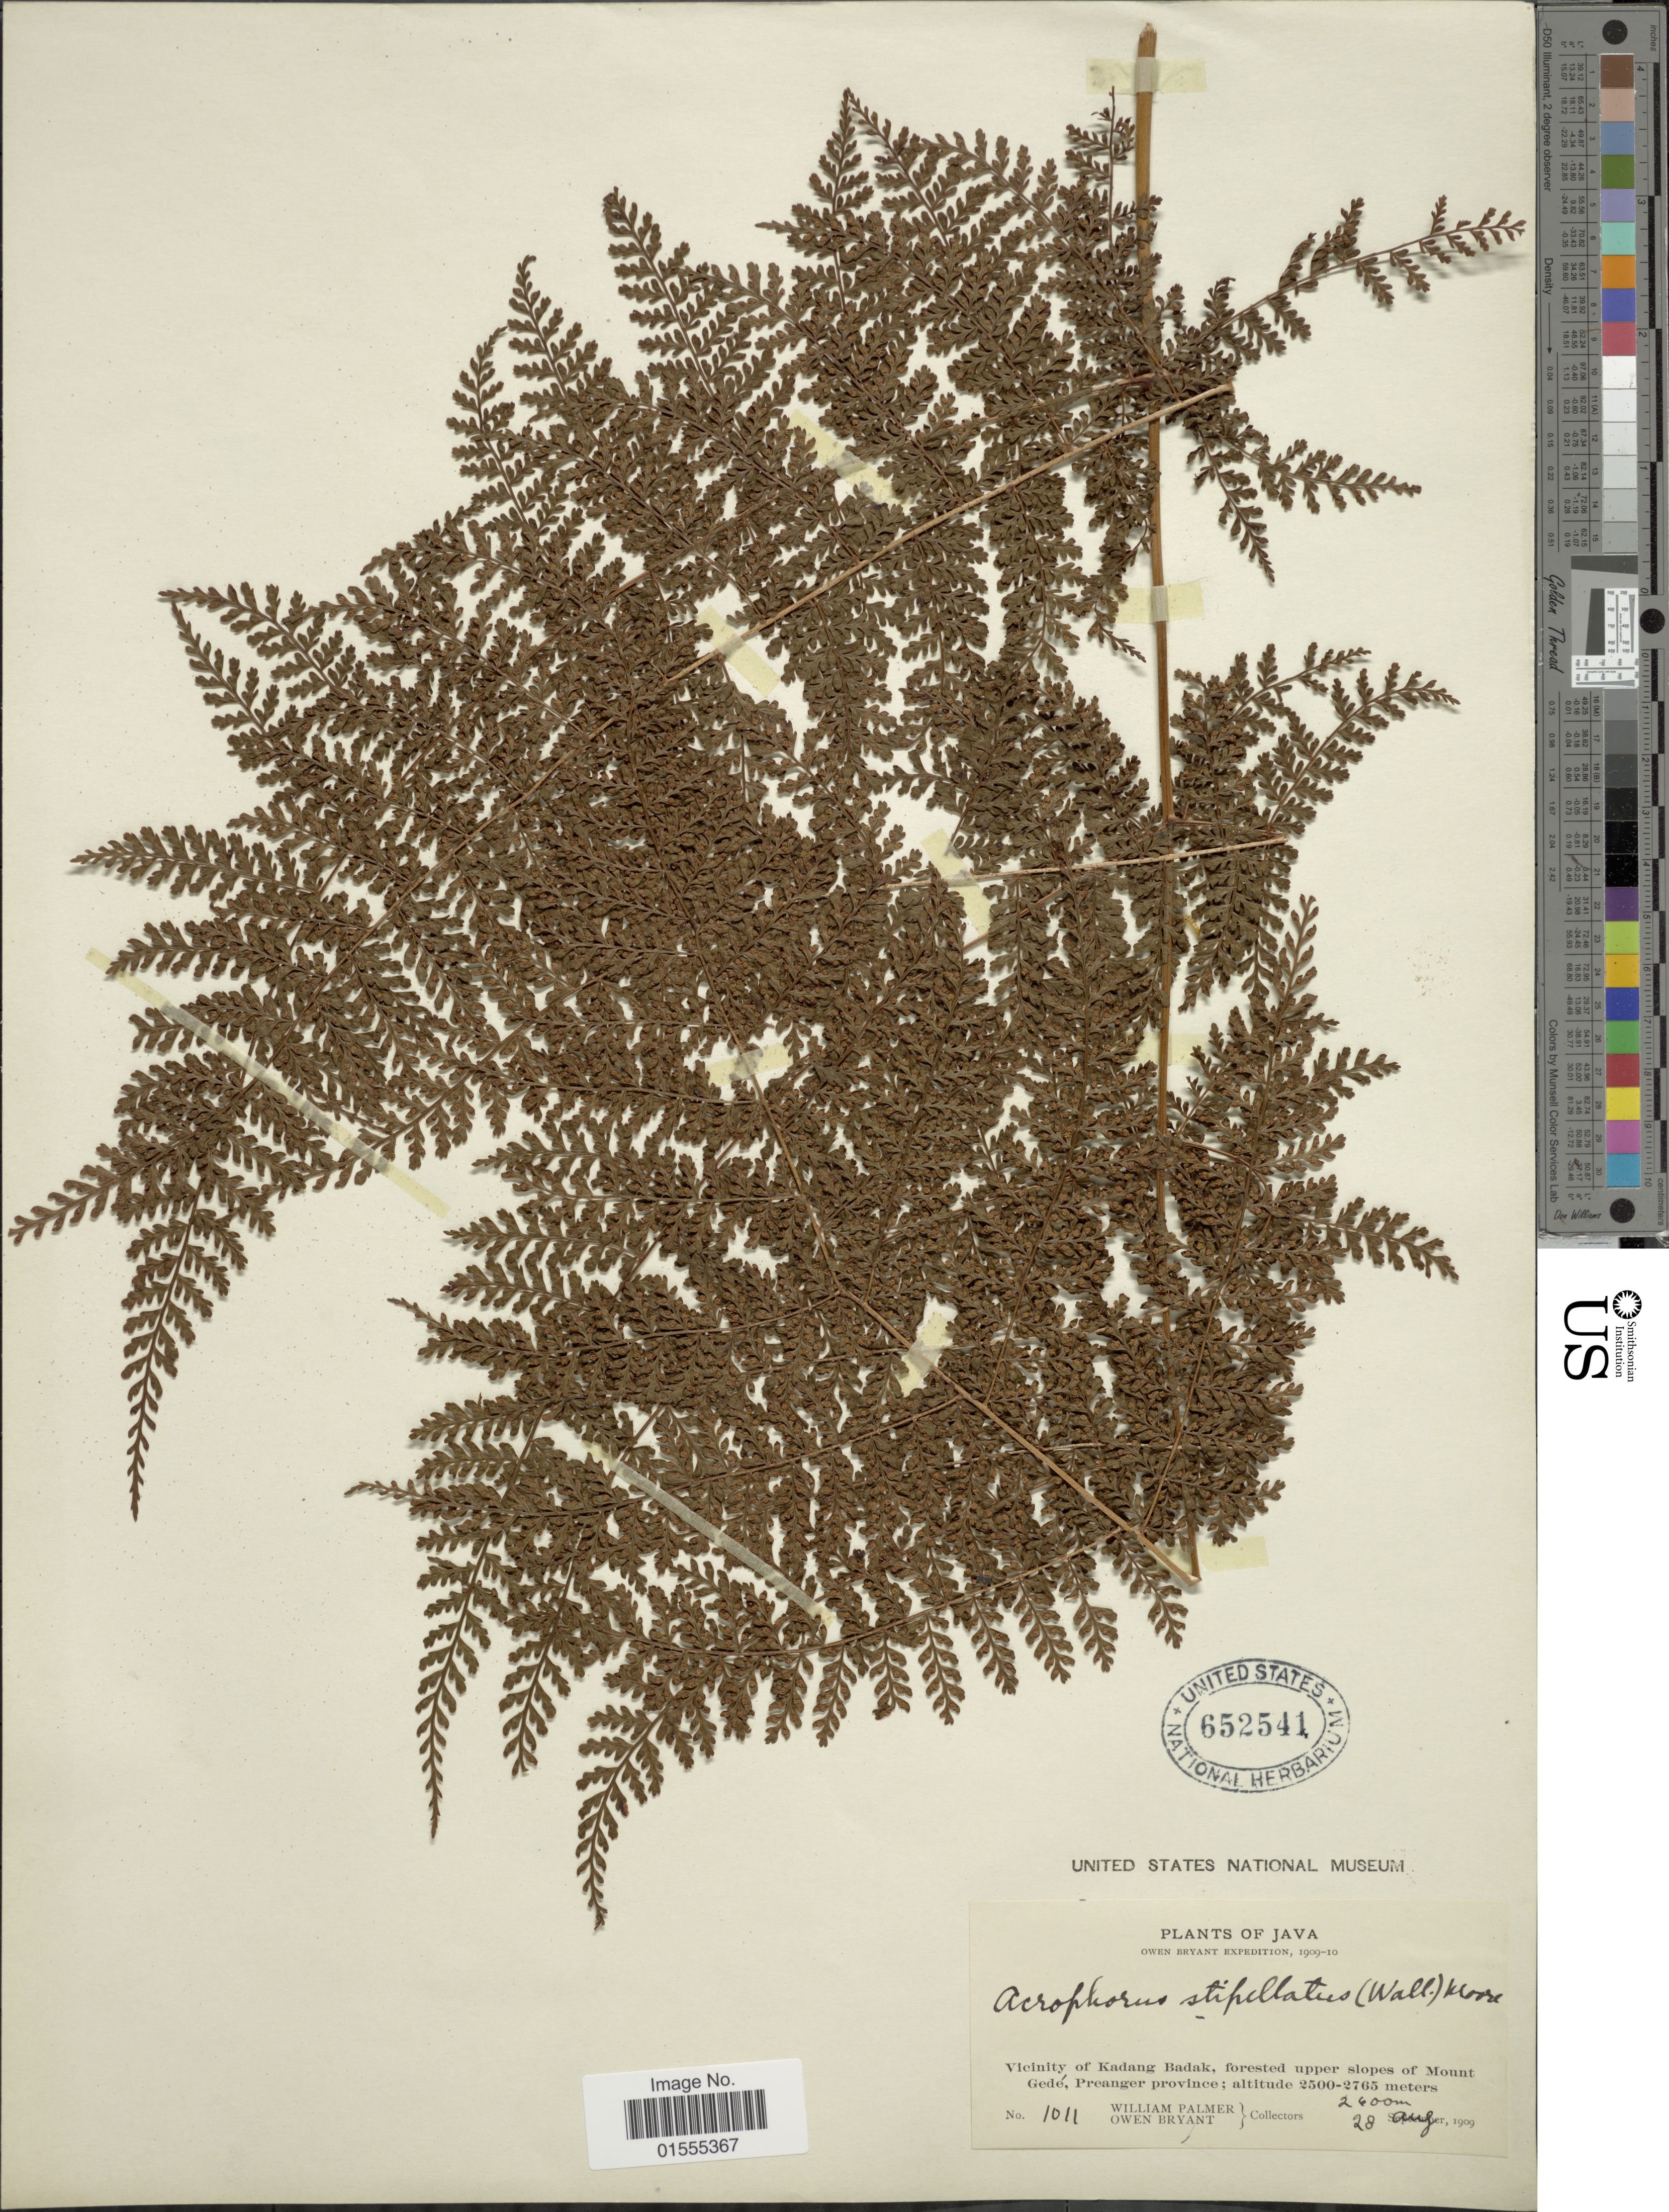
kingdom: Plantae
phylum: Tracheophyta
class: Polypodiopsida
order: Polypodiales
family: Dryopteridaceae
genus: Dryopteris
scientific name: Dryopteris nodosa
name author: (C. Presl) Li Bing Zhang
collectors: W. Palmer & O. Bryant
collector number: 1011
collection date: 1909-08-28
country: Indonesia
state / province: Java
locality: Vicinity of Kadang Badak, forested upper slopes of Mount Gedé, Preanger province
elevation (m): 2600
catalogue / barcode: US 652541